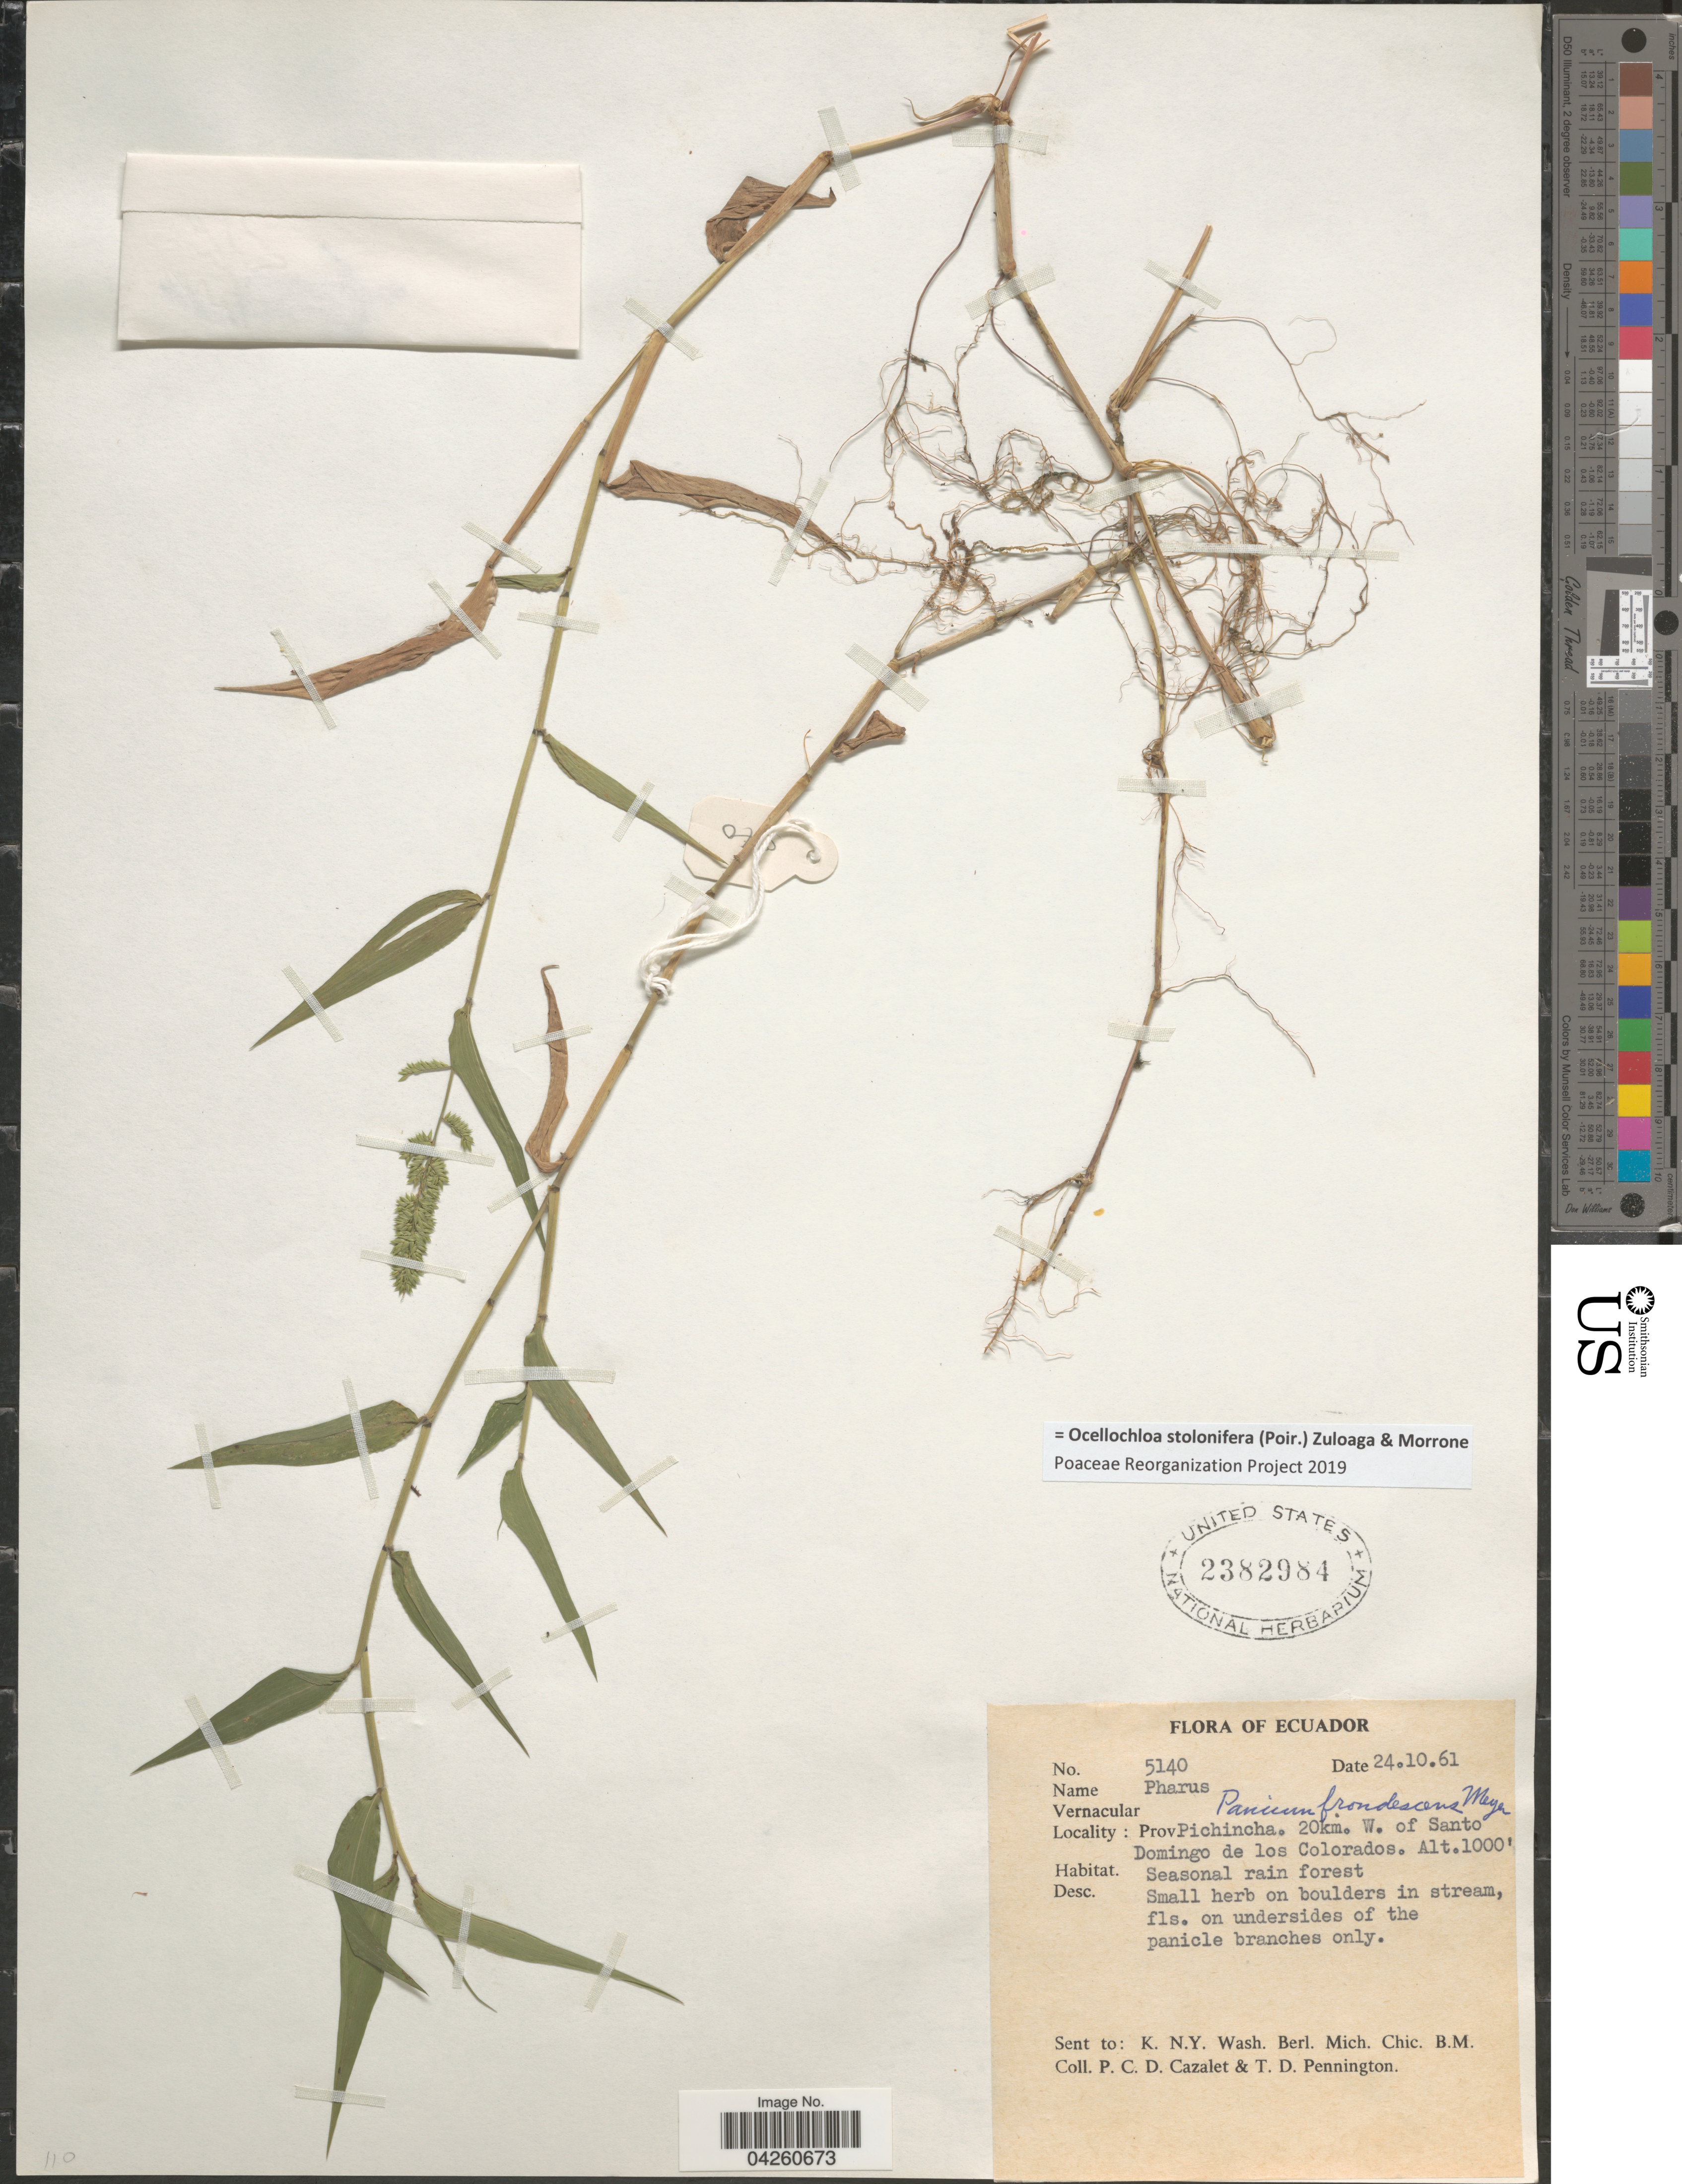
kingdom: Plantae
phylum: Tracheophyta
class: Liliopsida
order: Poales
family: Poaceae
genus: Ocellochloa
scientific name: Ocellochloa stolonifera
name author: (Poir.) Zuloaga & Morrone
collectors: P. C. D. Cazalet & T. D. Pennington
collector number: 5140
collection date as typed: Transcribed d/m/y: 24/10/61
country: Ecuador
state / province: Pichincha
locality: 20km. W. of Santo Domingo de los Colorados.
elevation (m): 1000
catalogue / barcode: US 2382984